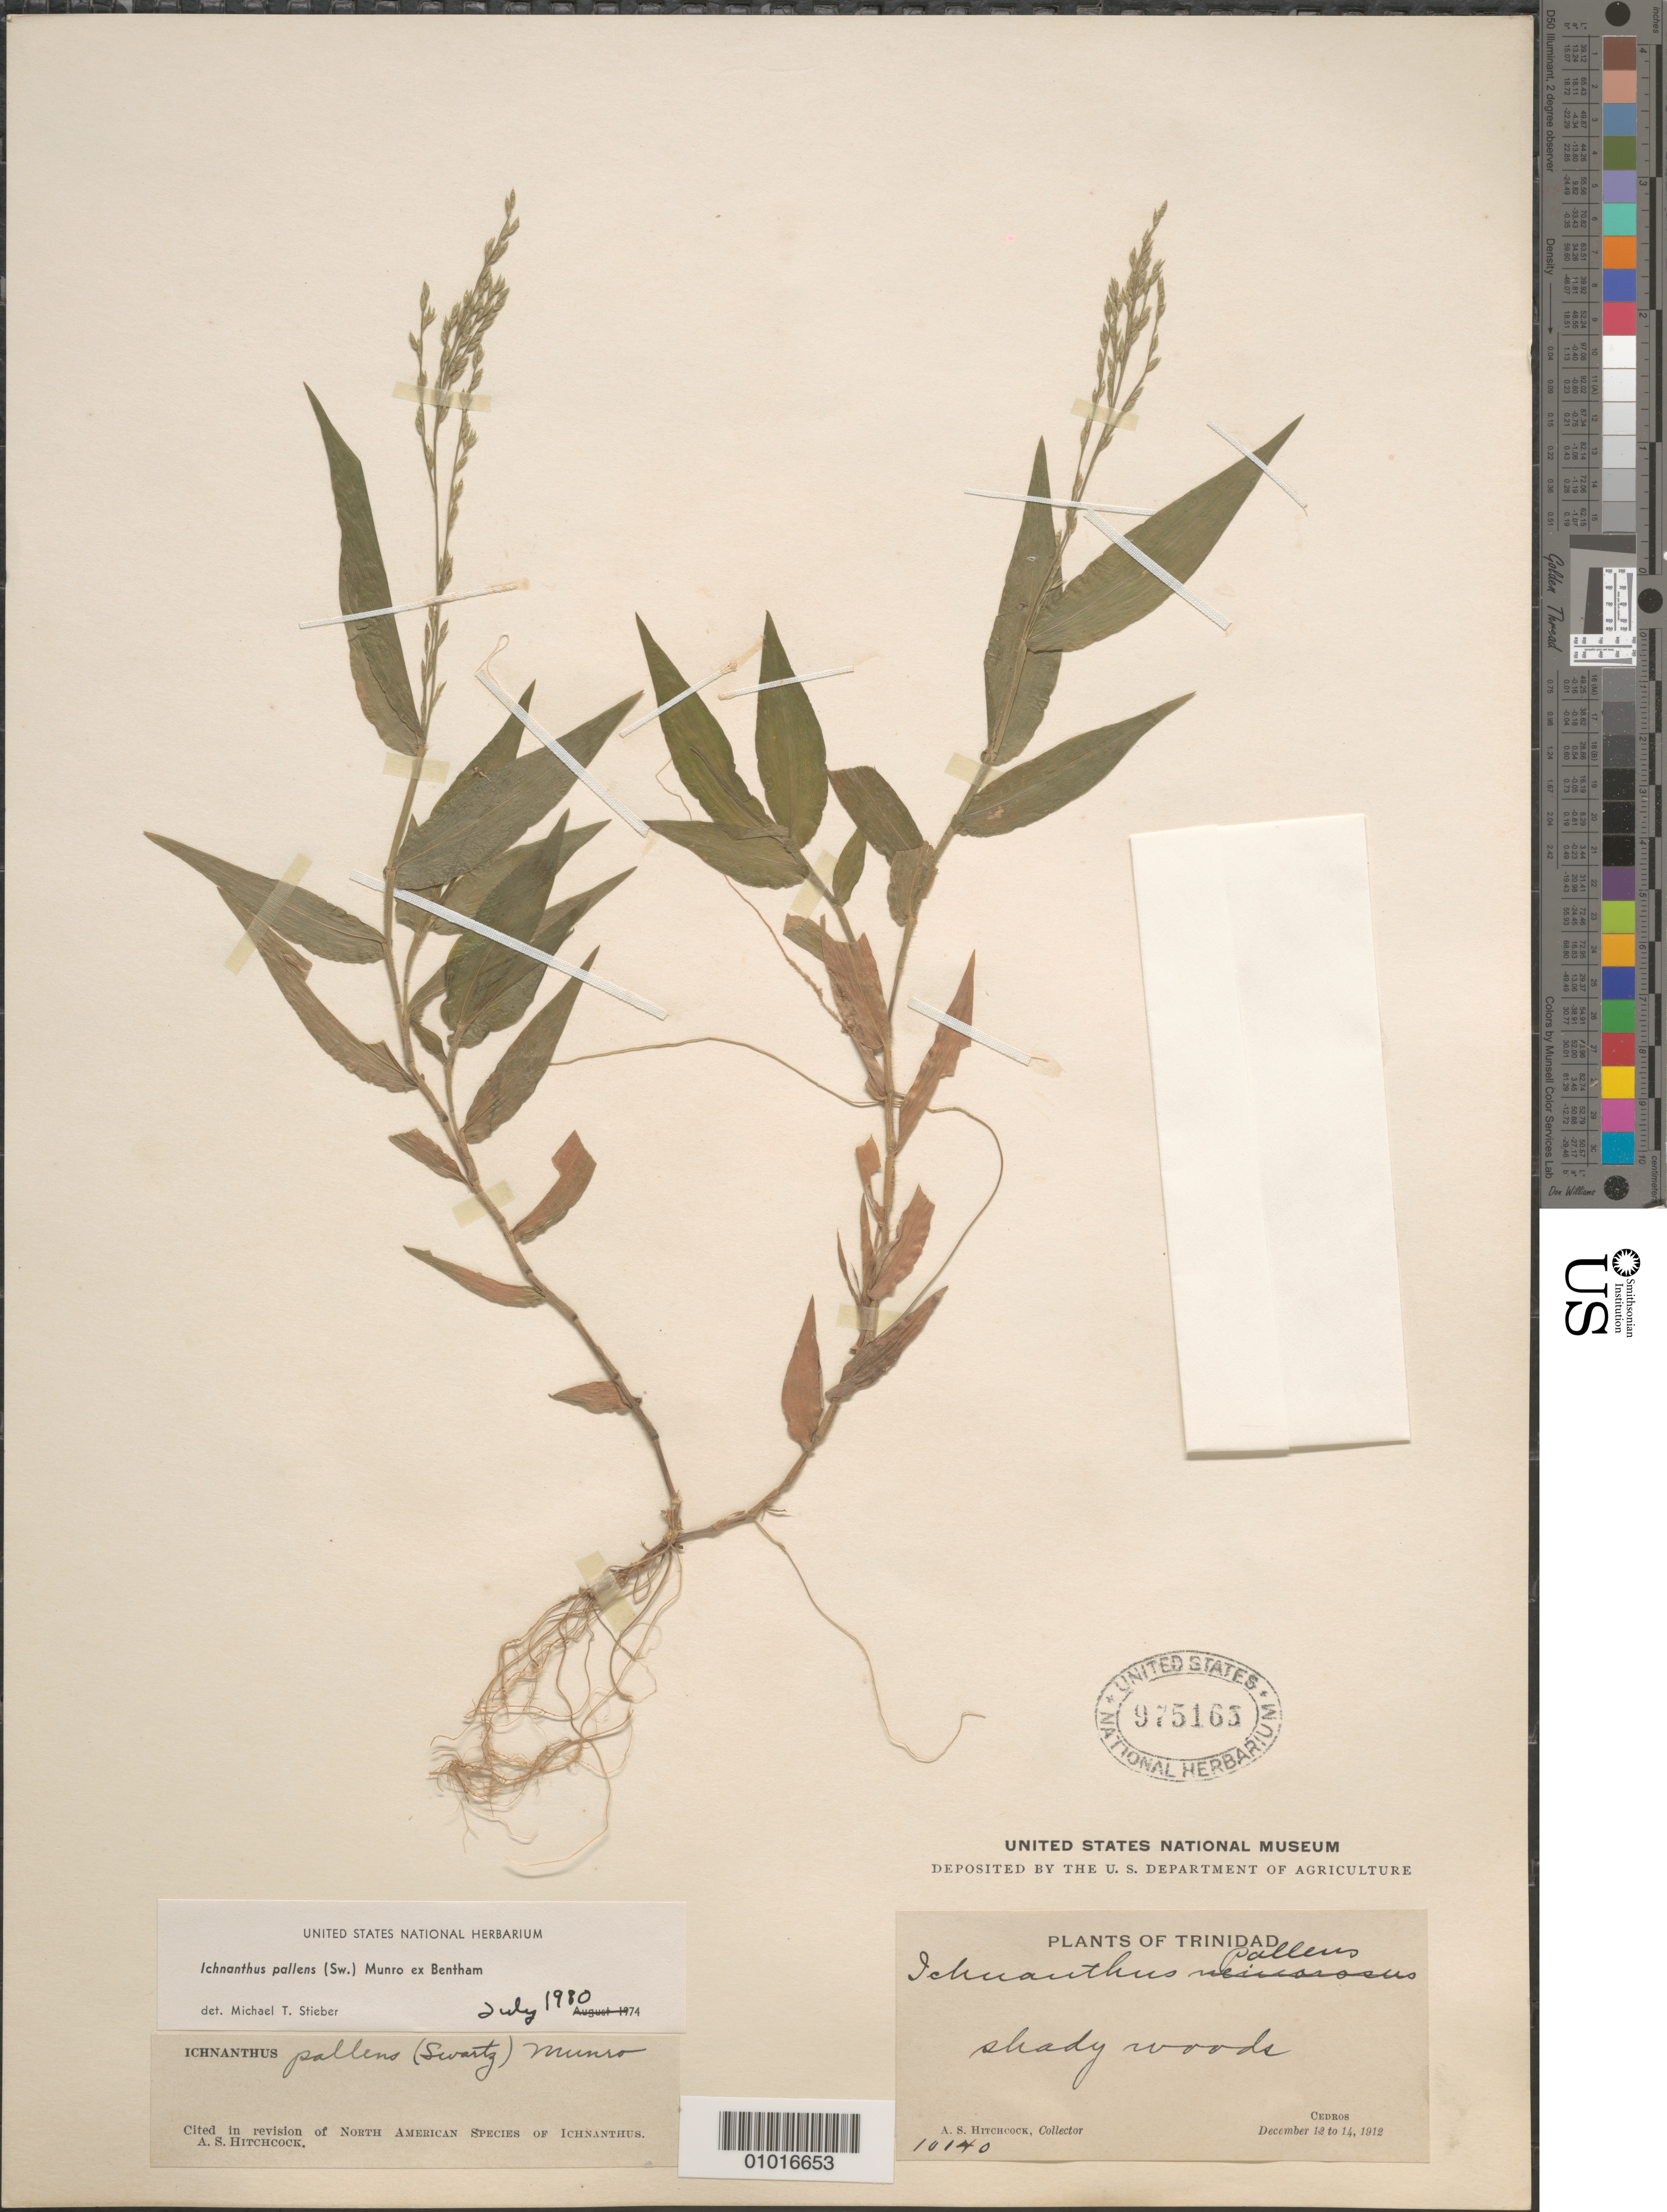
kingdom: Plantae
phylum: Tracheophyta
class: Liliopsida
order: Poales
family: Poaceae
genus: Ichnanthus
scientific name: Ichnanthus pallens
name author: (Sw.) Munro ex Benth.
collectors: A. S. Hitchcock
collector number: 10140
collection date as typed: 12 Dec 1912 to 14 Dec 1912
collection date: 1912-12-12/1912-12-14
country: Trinidad and Tobago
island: Trinidad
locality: Cedros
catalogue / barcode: US 975165